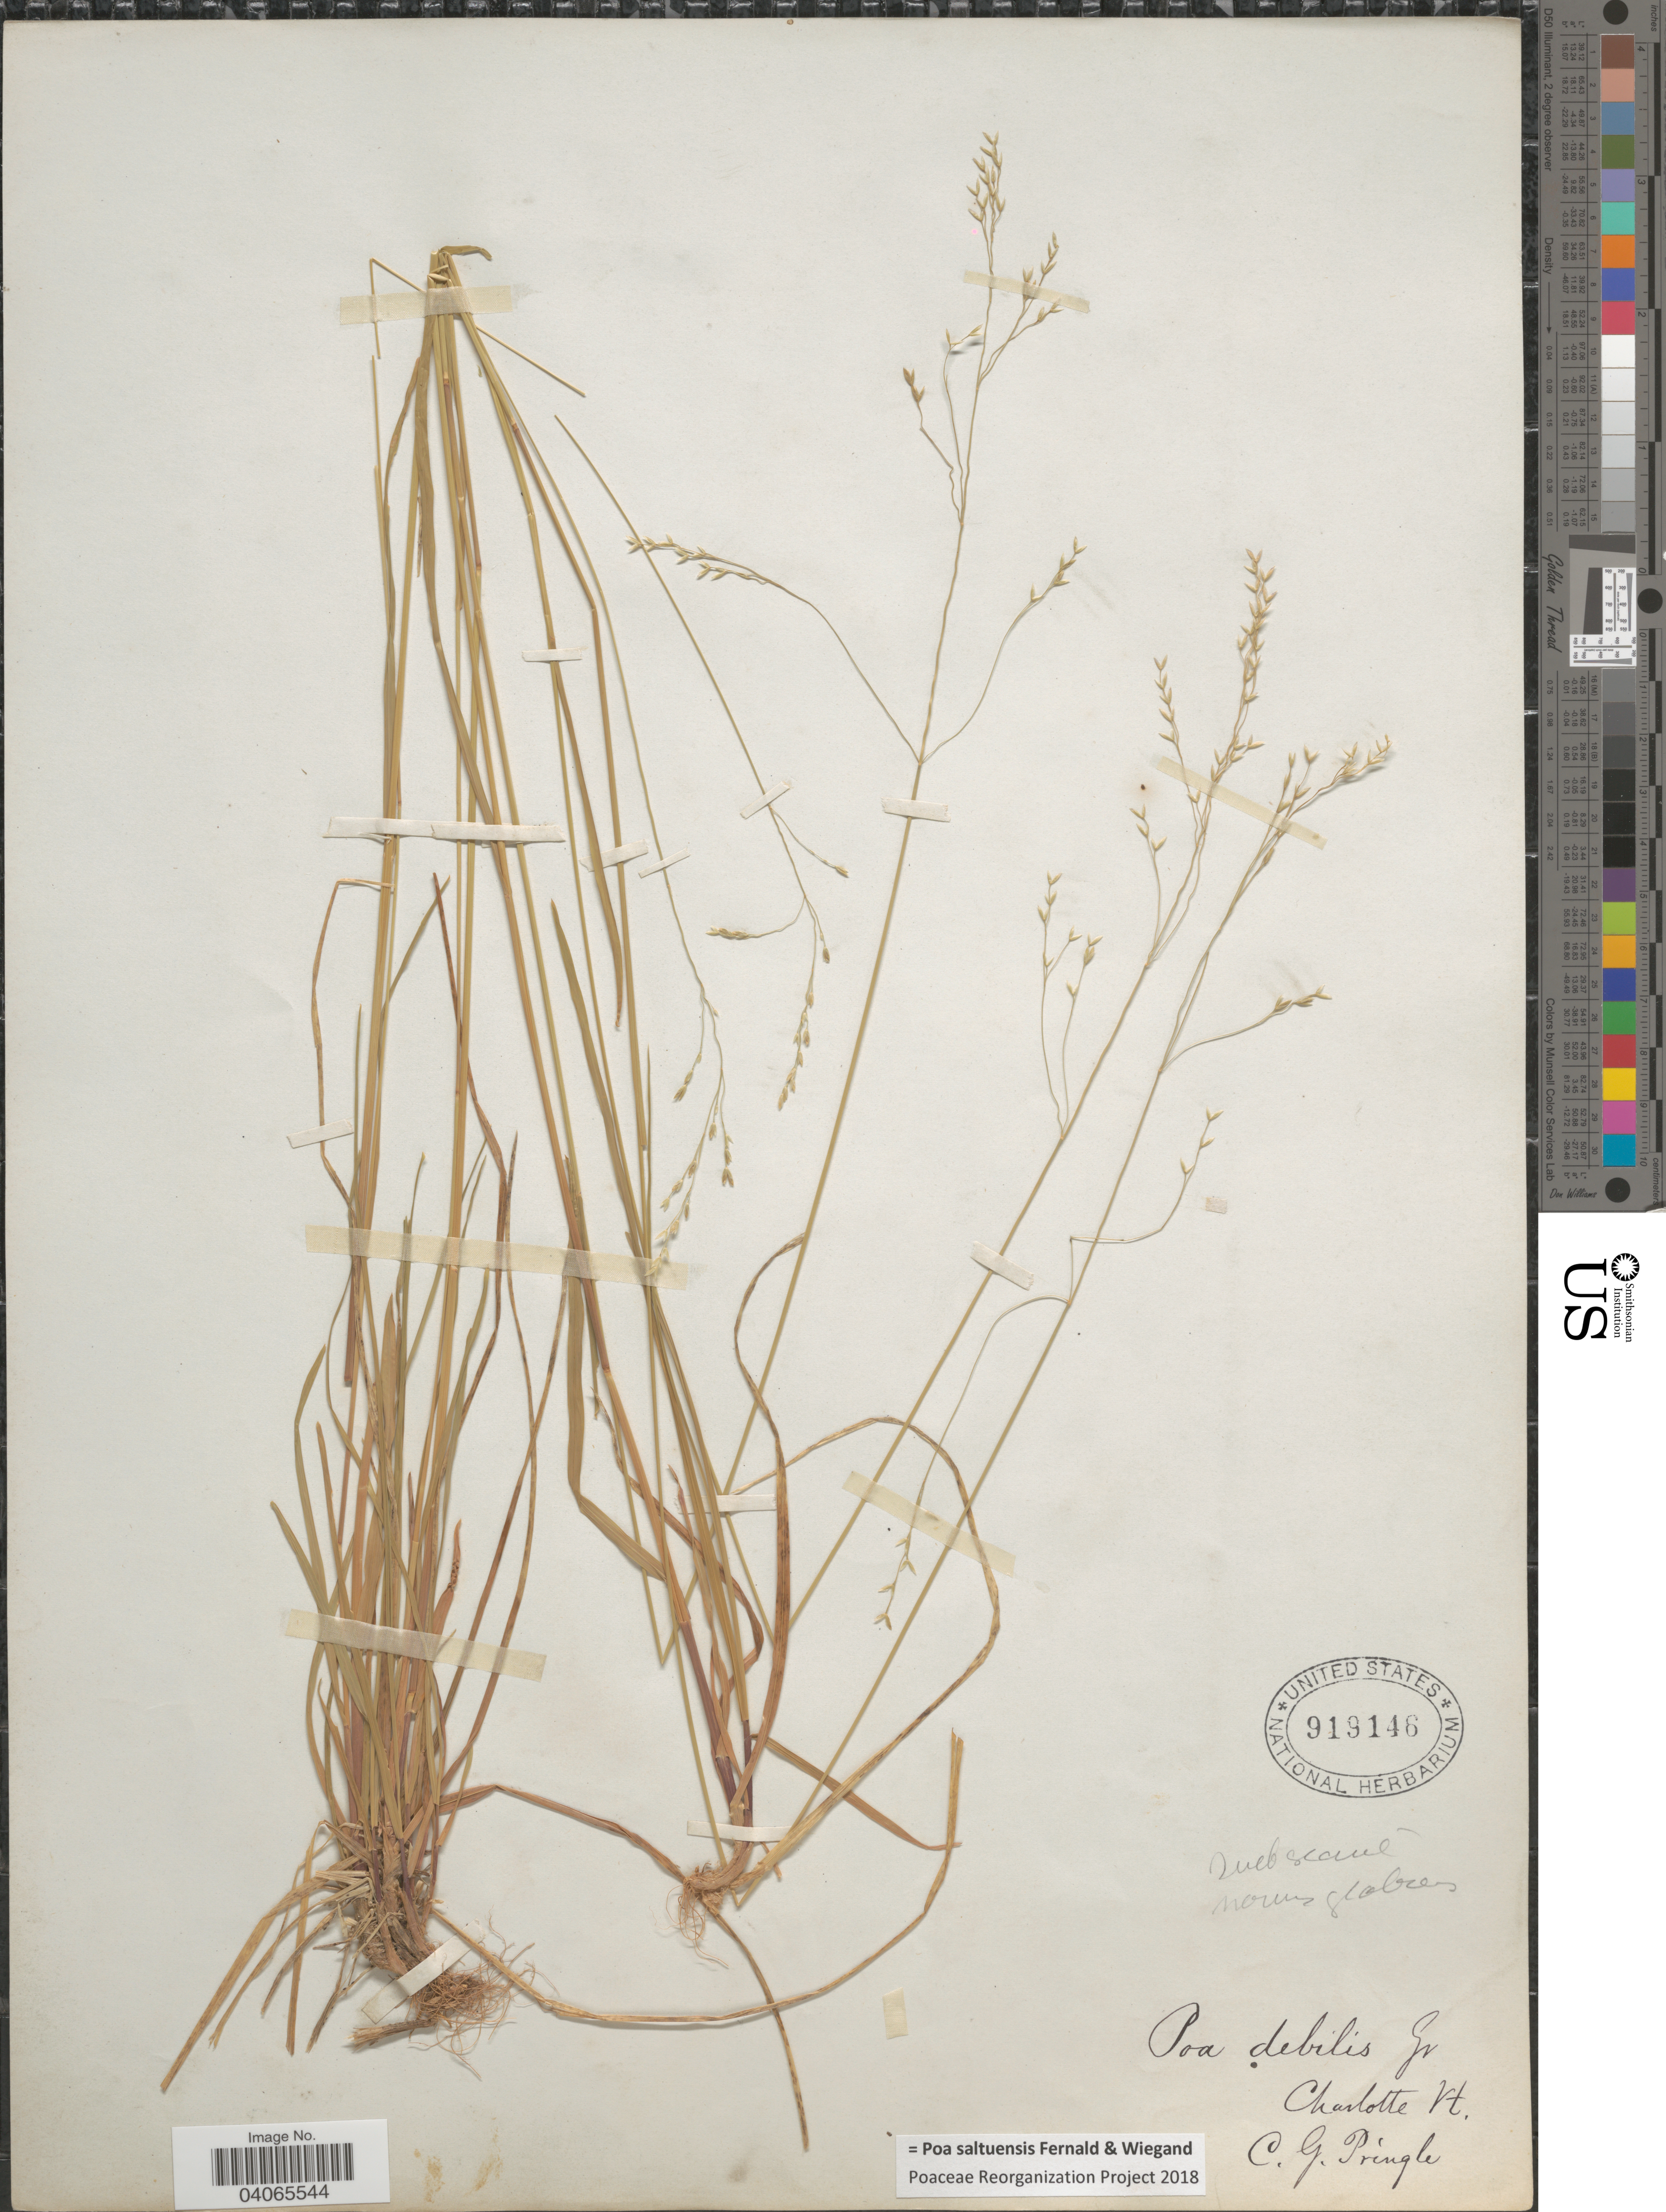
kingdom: Plantae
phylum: Tracheophyta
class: Liliopsida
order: Poales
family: Poaceae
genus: Poa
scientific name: Poa saltuensis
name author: Fernald & Wiegand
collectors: C. G. Pringle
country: United States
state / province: Vermont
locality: Charlotte.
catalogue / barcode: US 919146